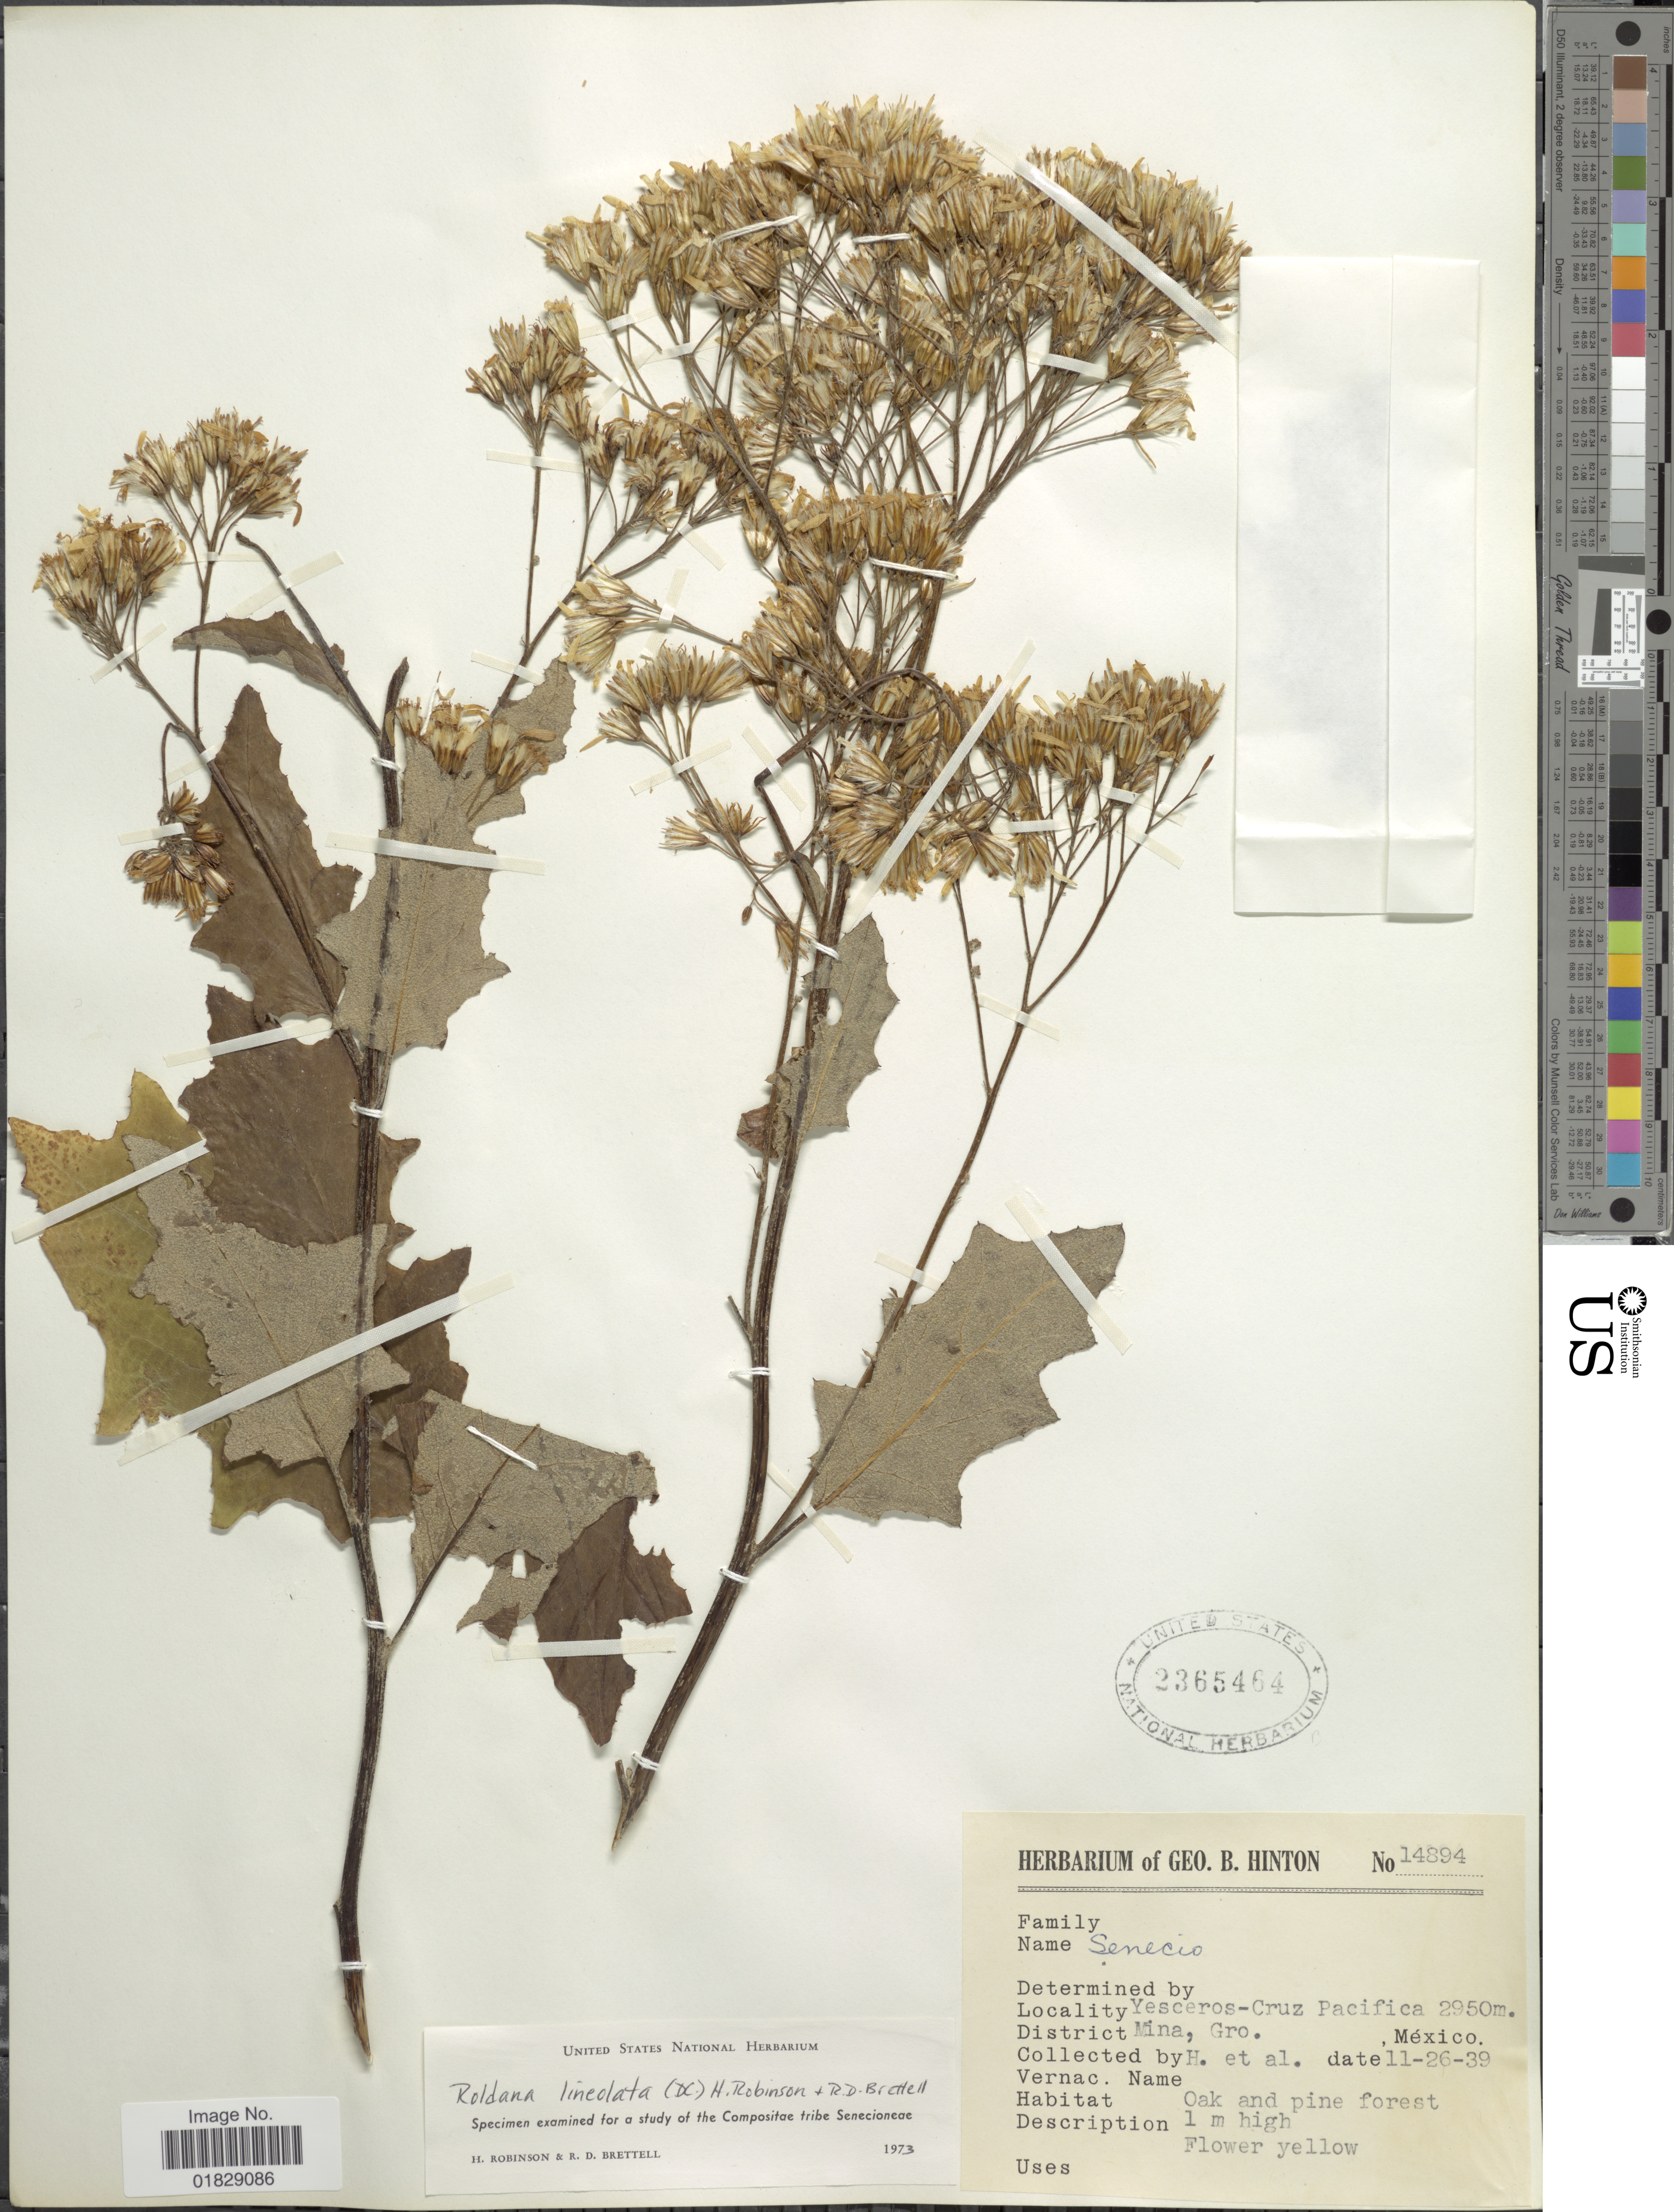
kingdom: Plantae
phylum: Tracheophyta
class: Magnoliopsida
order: Asterales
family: Asteraceae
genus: Roldana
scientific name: Roldana sinuata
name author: B.L. Turner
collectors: G. B. Hinton & et al.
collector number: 14894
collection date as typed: Transcribed d/m/y: 26/11/39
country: Mexico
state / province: Guerrero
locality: Yesceros-Cruz Pacifica. District Mina, Gro., México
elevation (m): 2950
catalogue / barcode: US 2365464